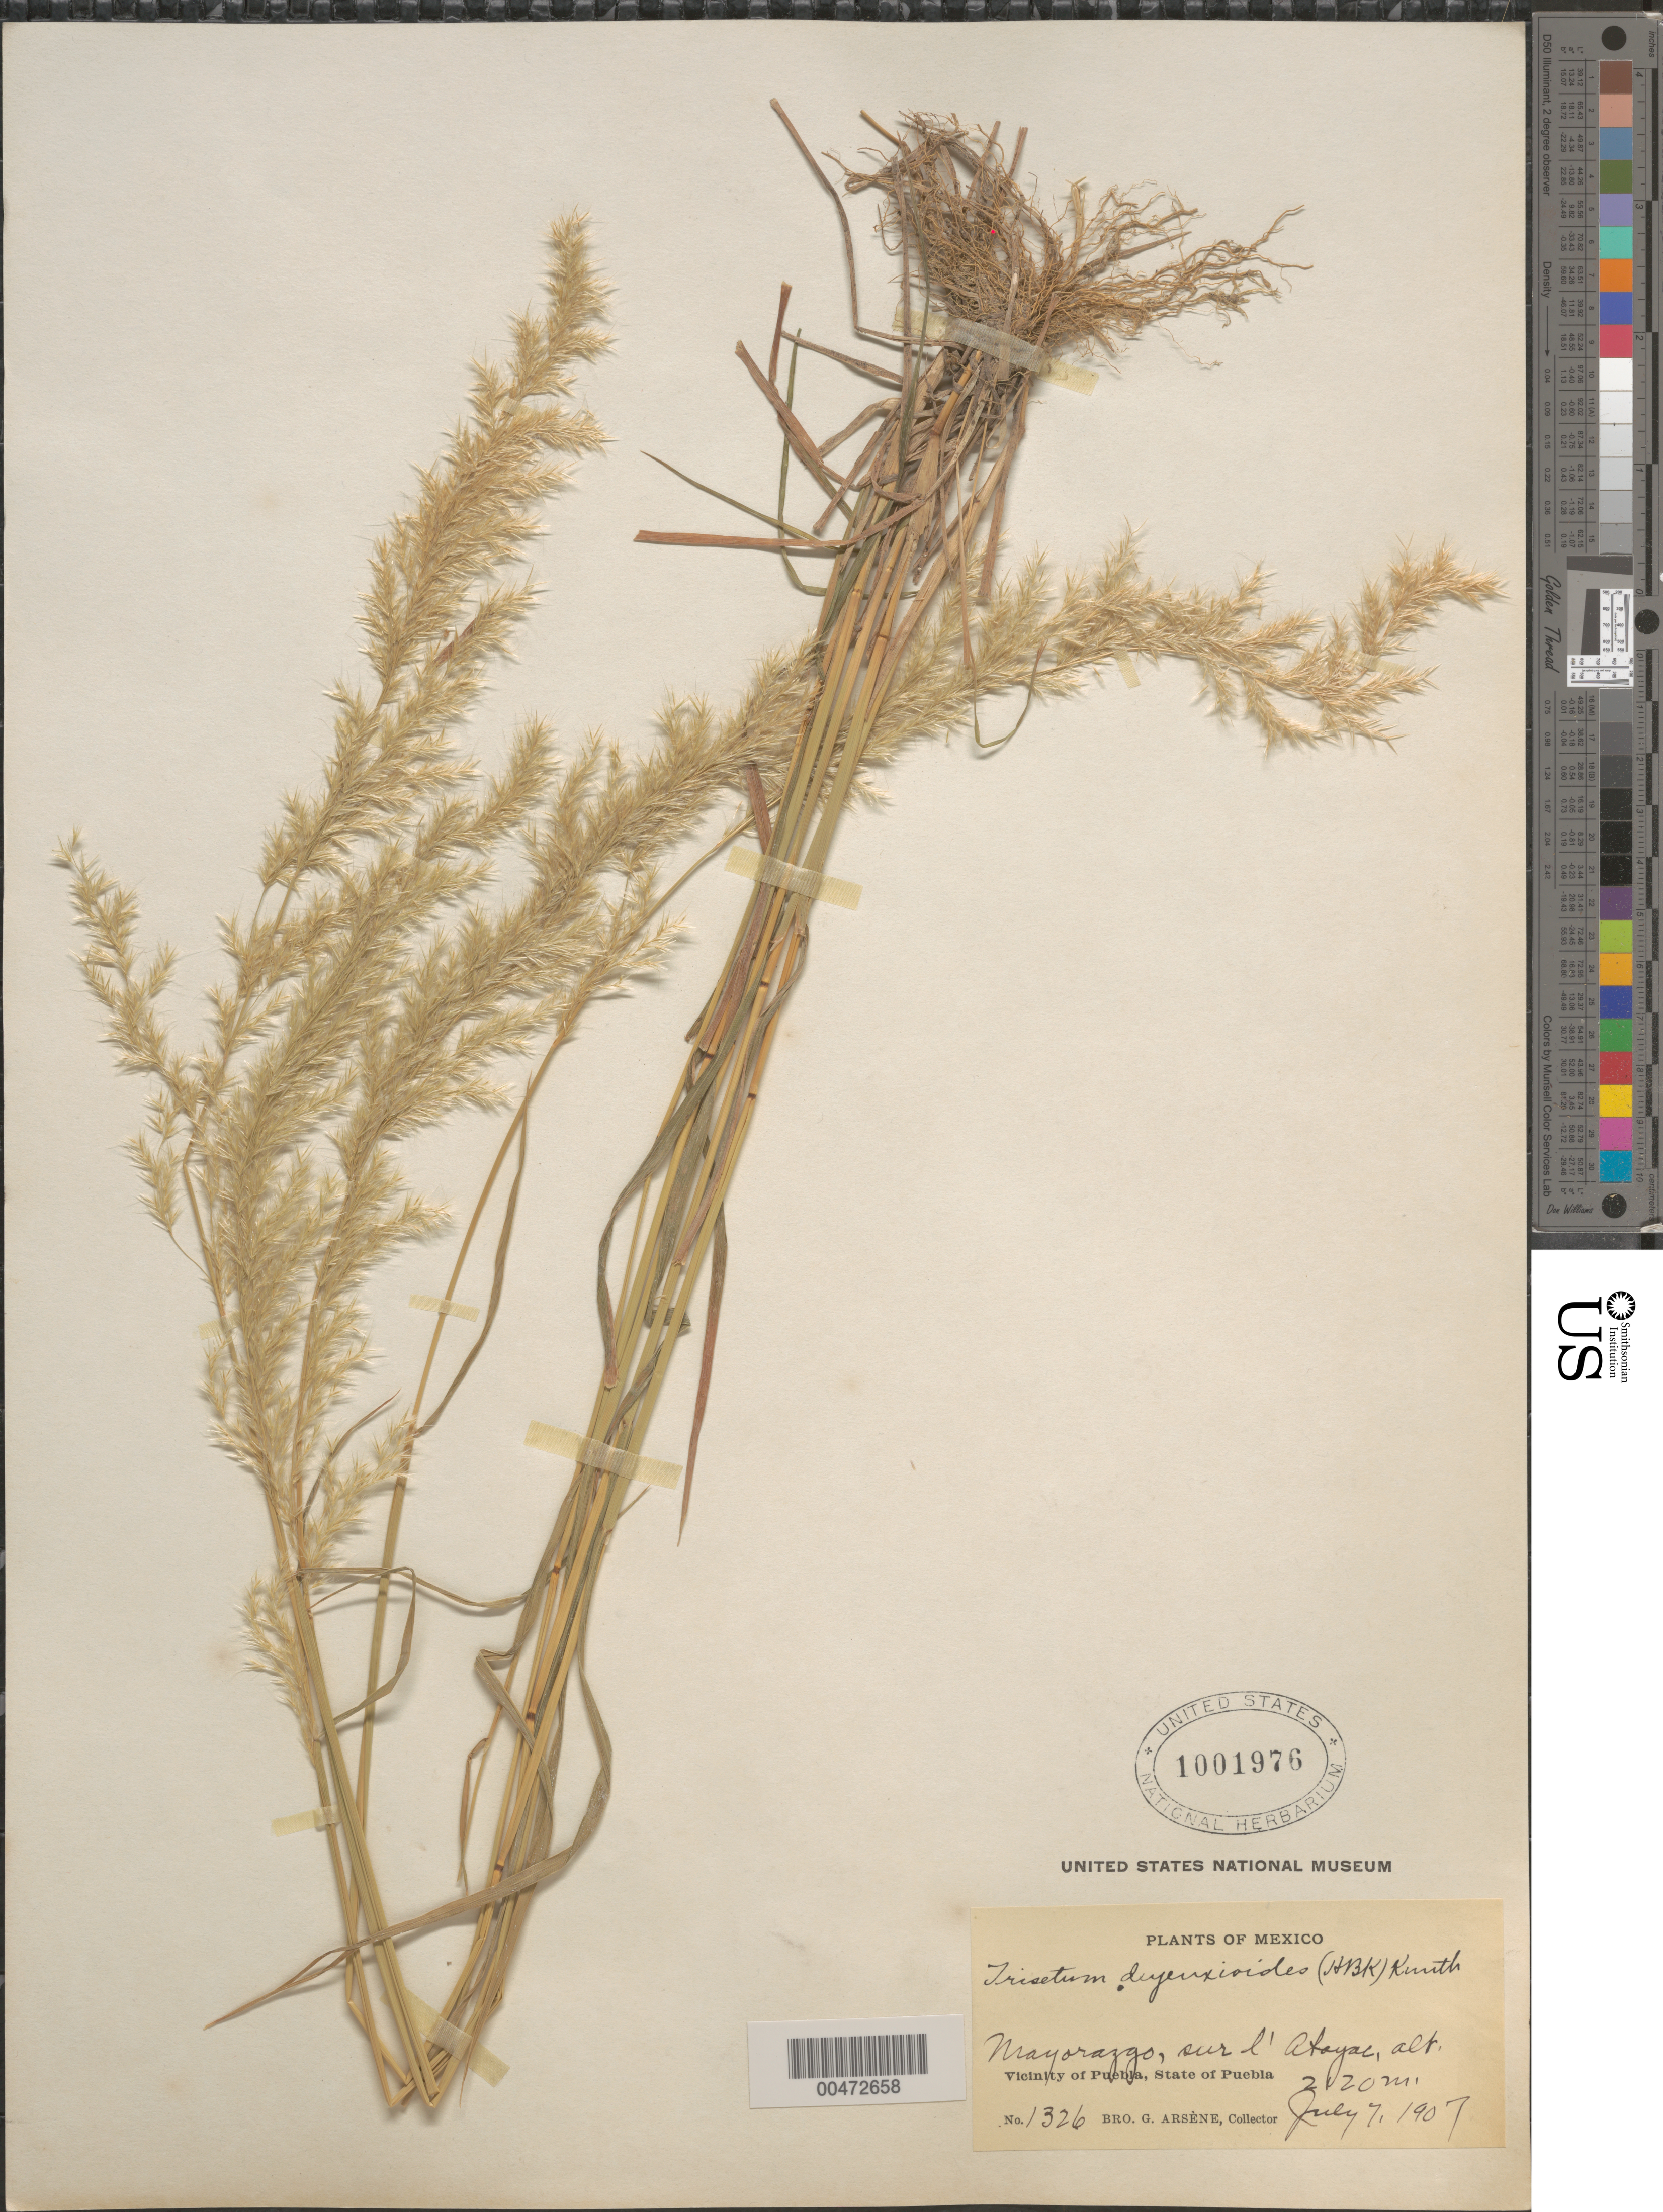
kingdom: Plantae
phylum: Tracheophyta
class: Liliopsida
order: Poales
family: Poaceae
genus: Trisetum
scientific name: Trisetum deyeuxioides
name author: (Kunth) Kunth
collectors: Bro. G. Arsène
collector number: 1326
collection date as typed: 7 Jul 1907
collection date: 1907-07-07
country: Mexico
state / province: Puebla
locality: Mayorazgo, S of Atoyac, vicinity of Puebla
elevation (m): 2120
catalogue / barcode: US 1001976